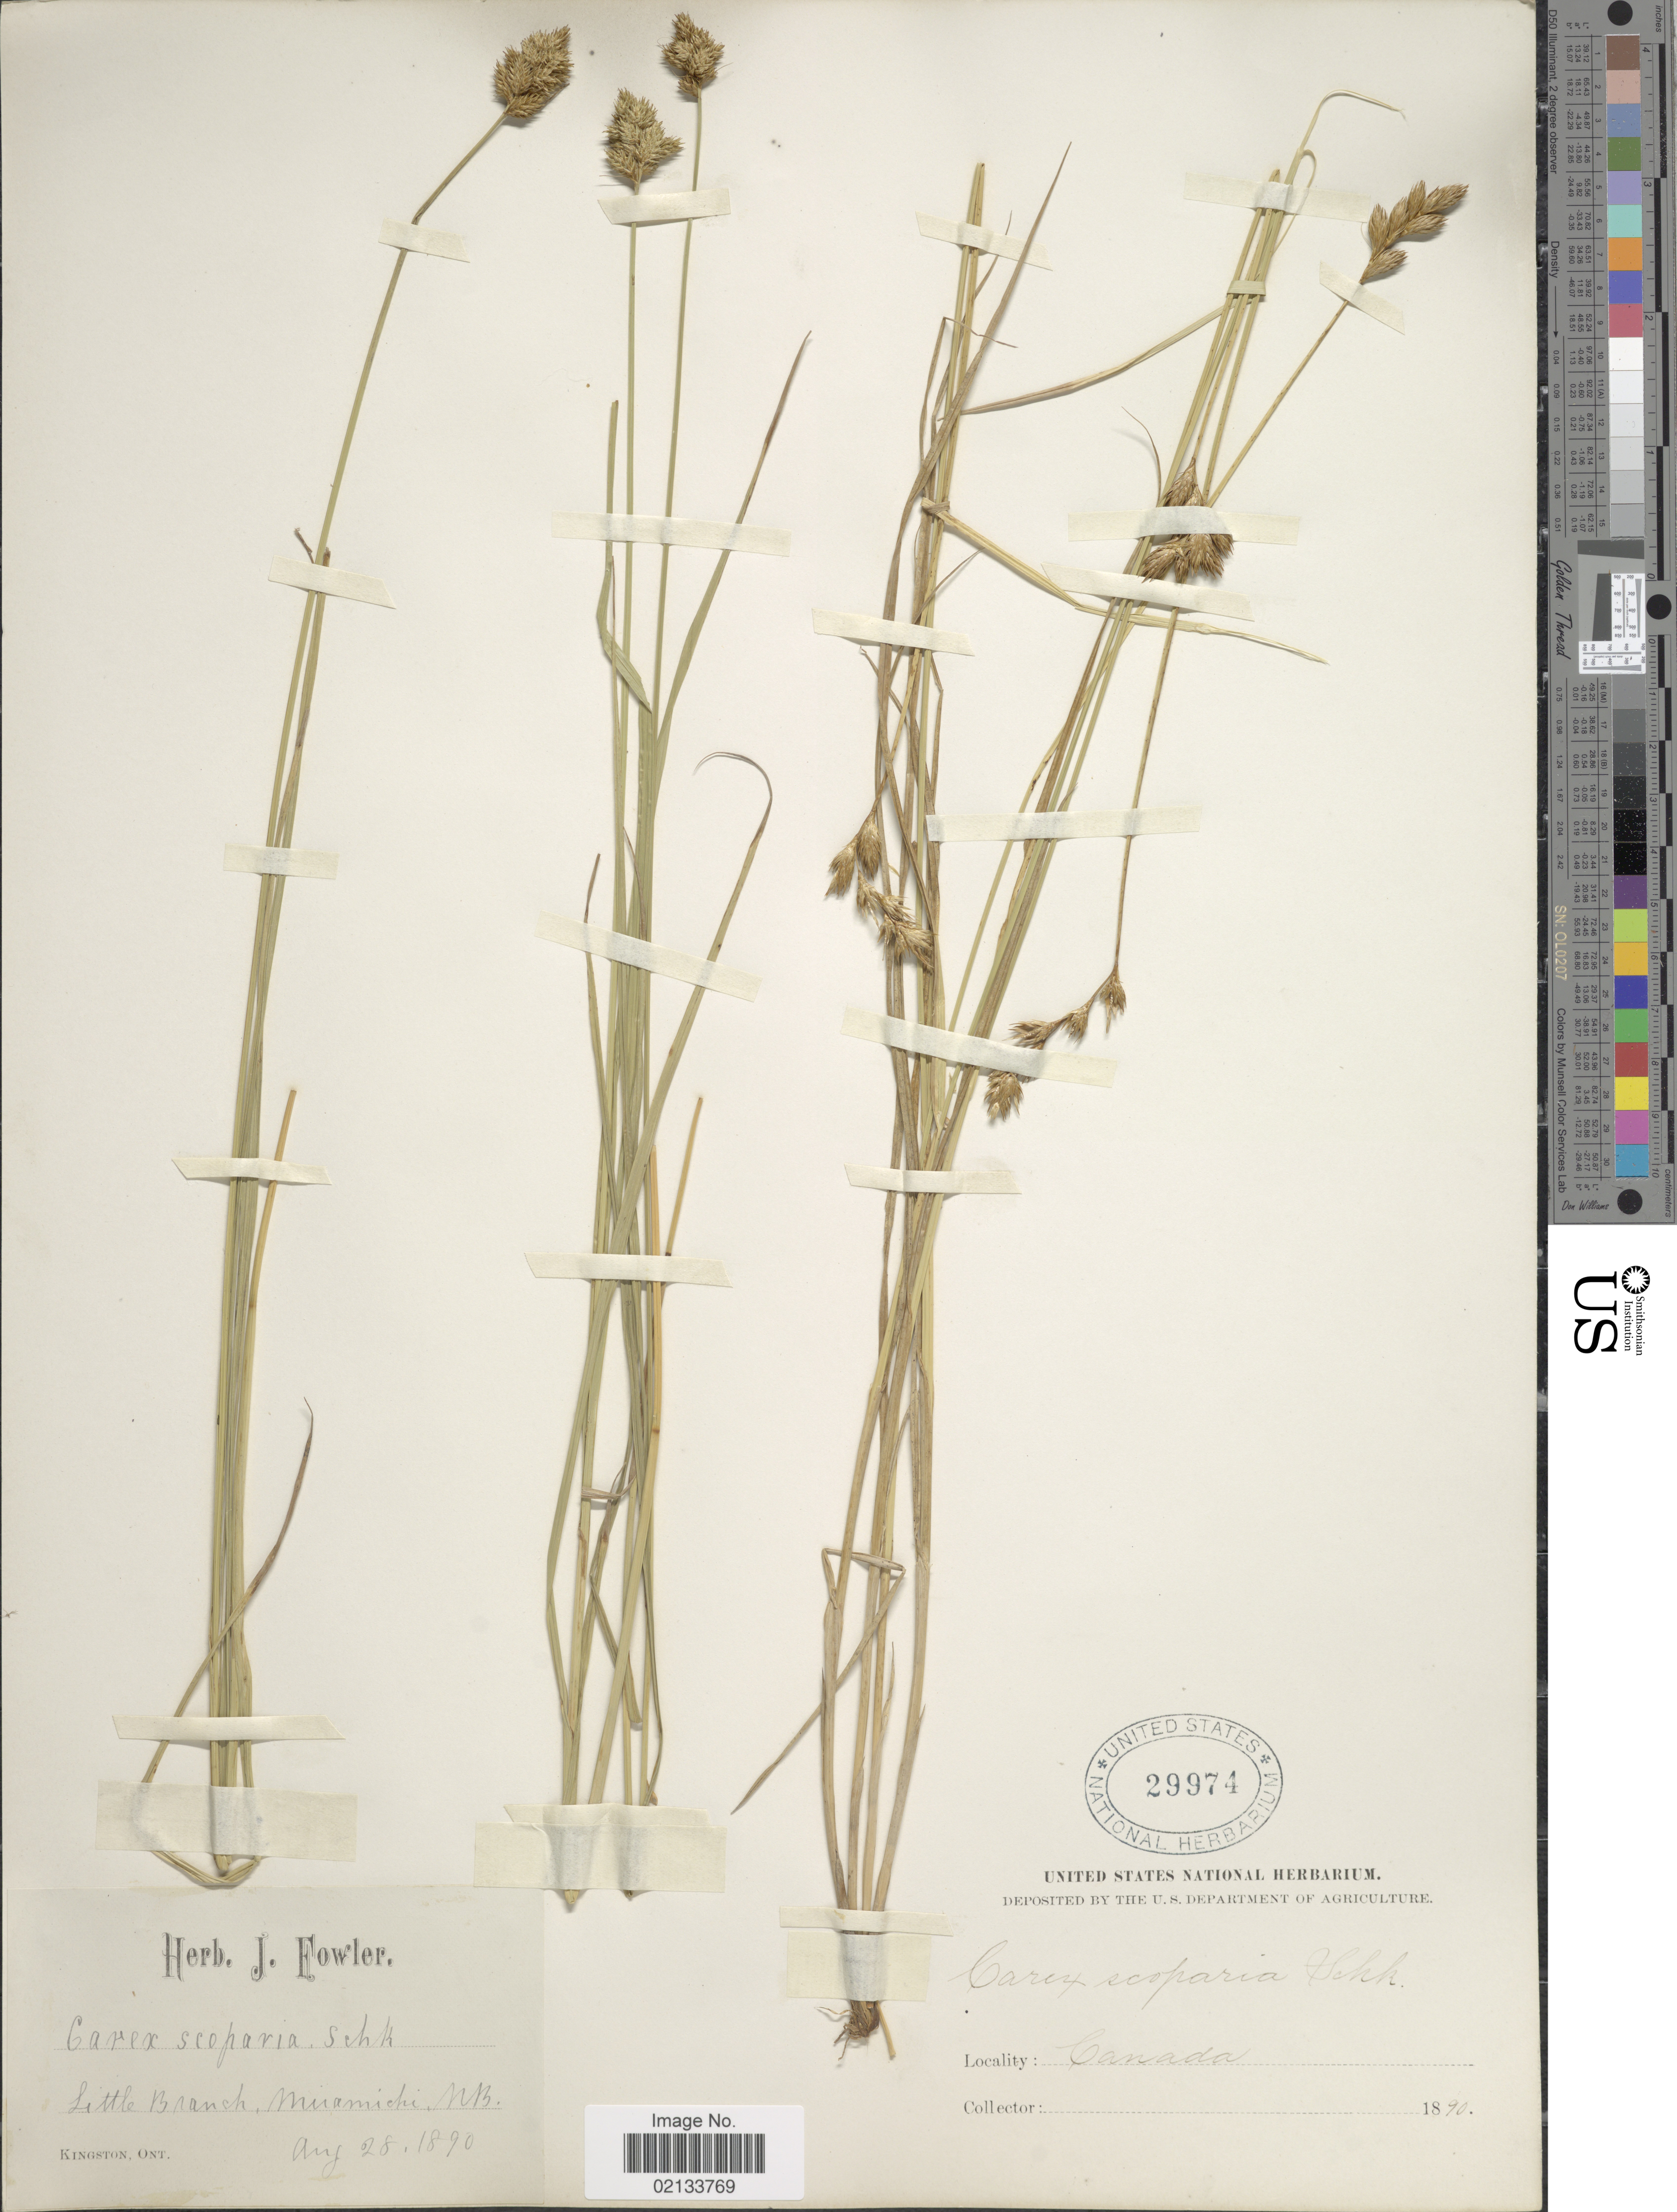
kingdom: Plantae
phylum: Tracheophyta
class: Liliopsida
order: Poales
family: Cyperaceae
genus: Carex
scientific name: Carex scoparia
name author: Schkuhr ex Willd.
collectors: ex herb. J. Fowler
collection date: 1890-08-28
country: Canada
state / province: New Brunswick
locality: Little Branch, Miramichi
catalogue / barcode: US 29974